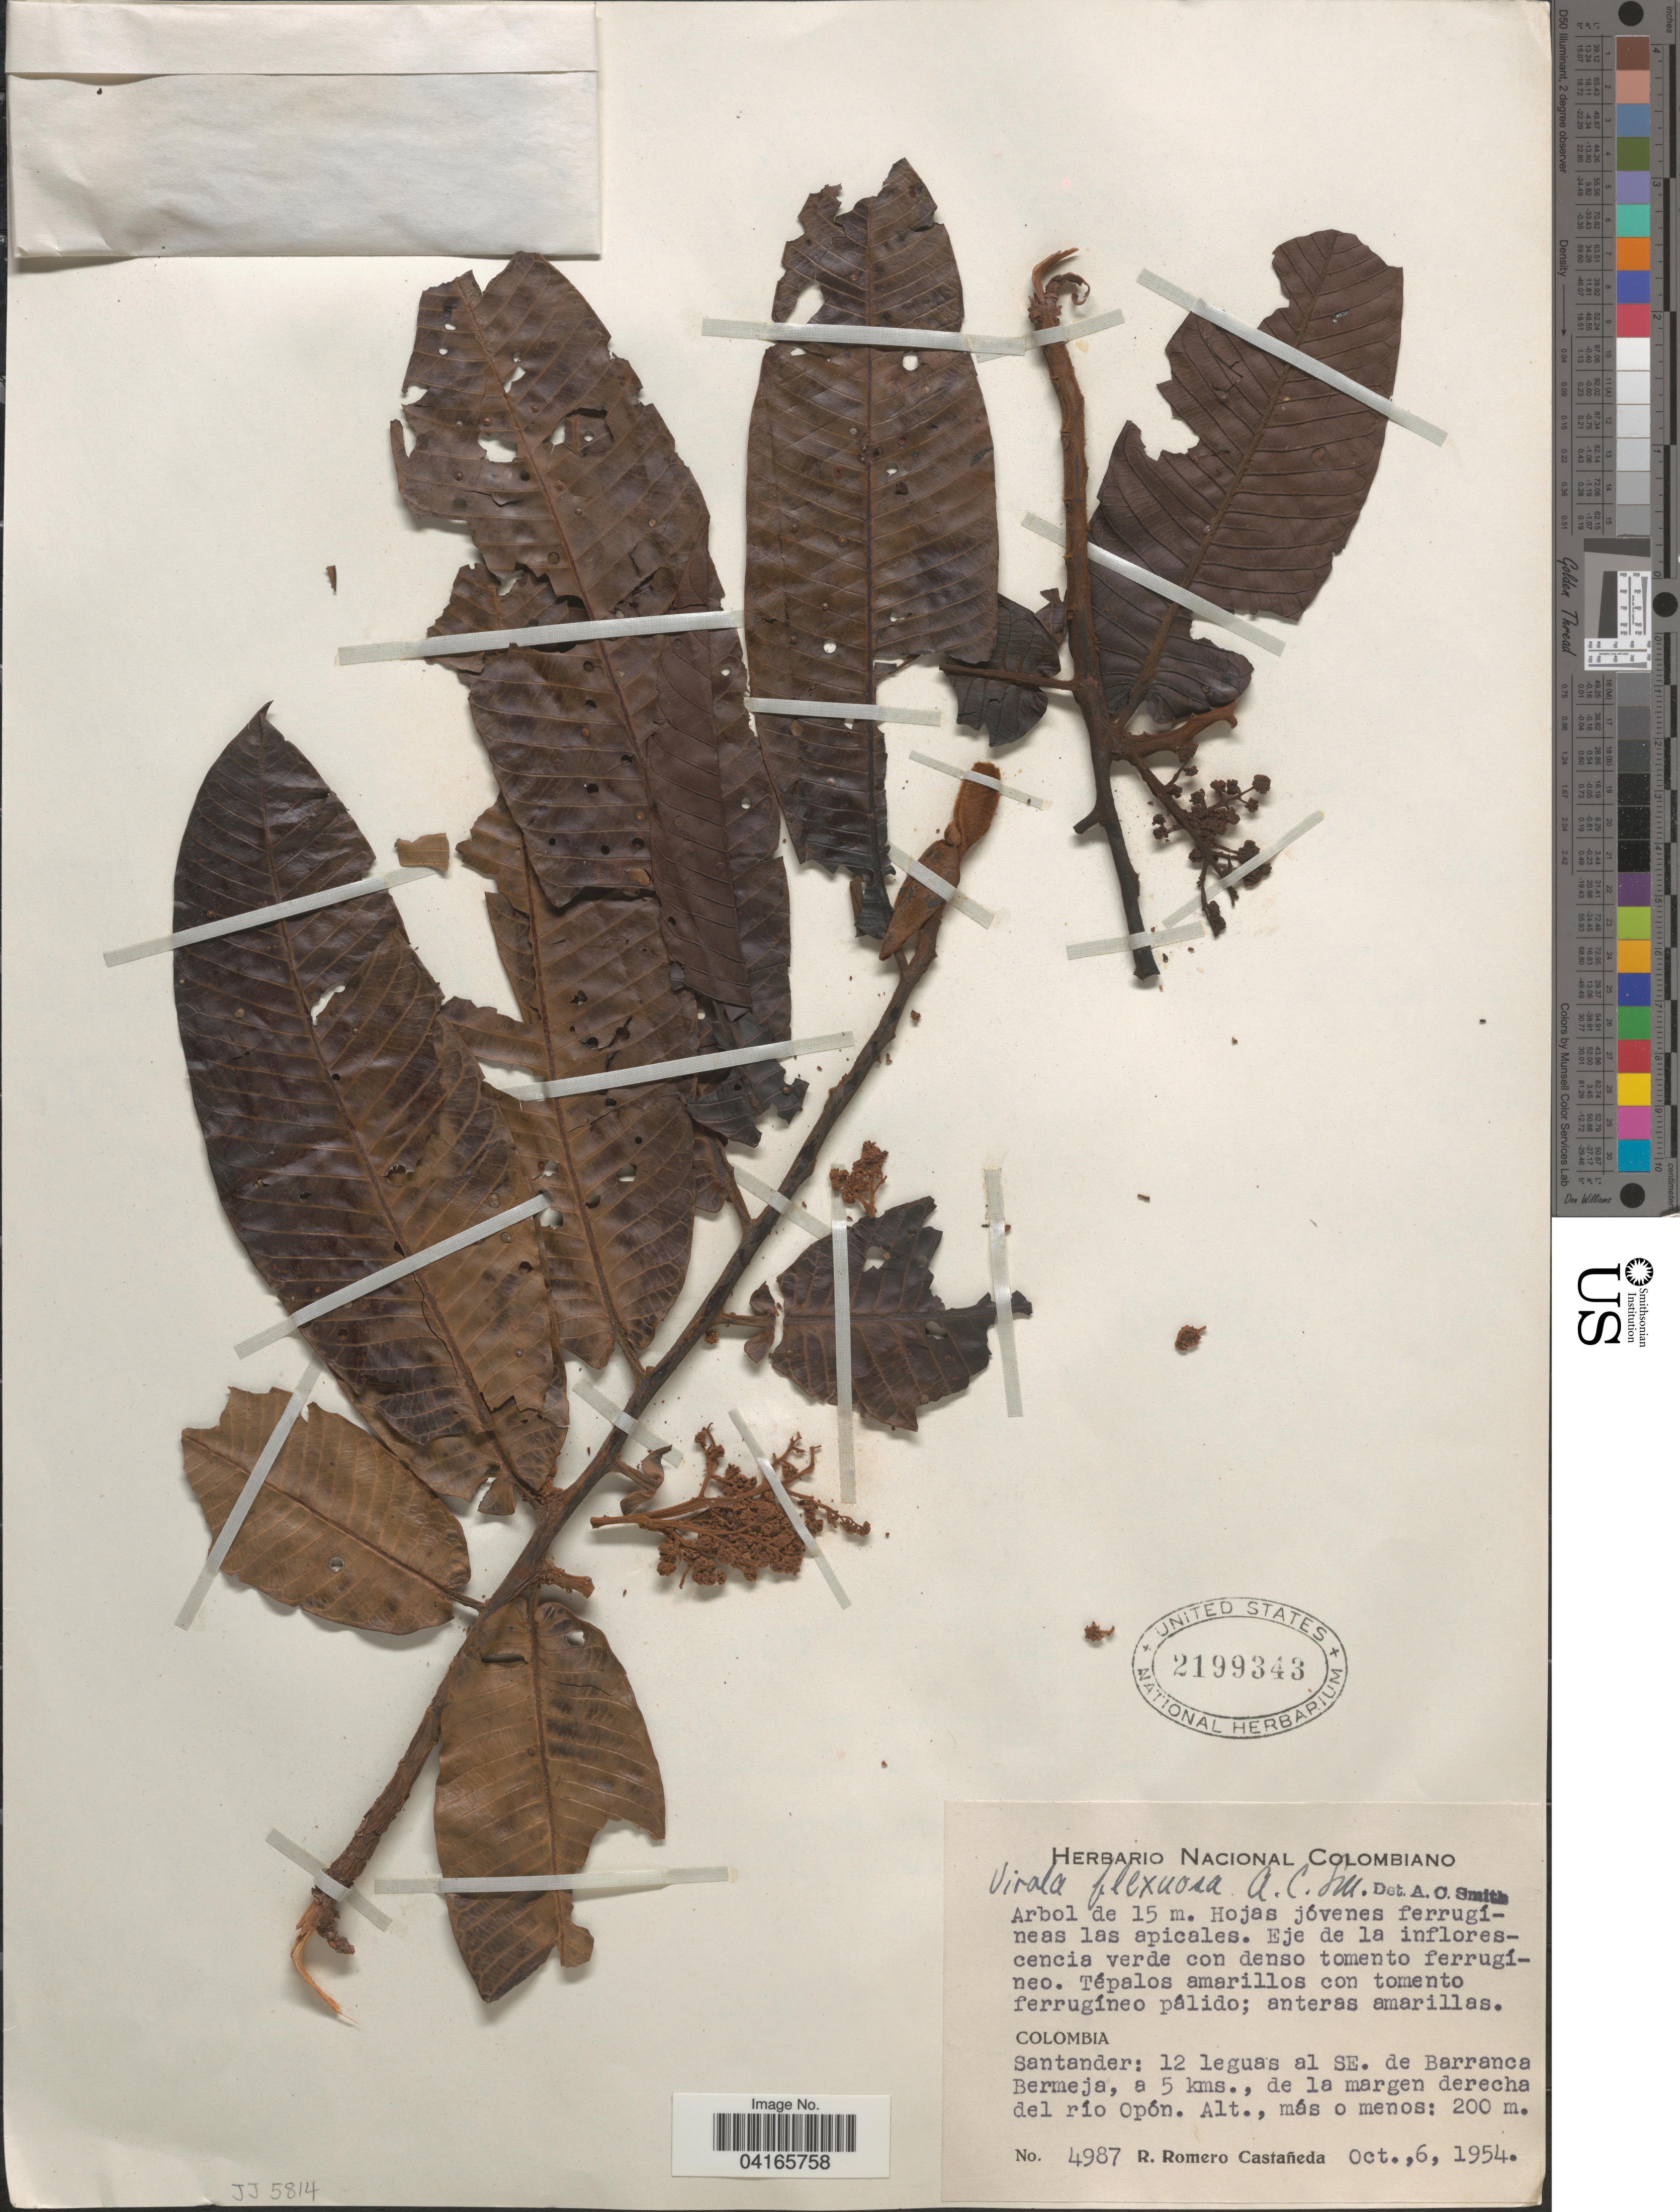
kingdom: Plantae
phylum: Tracheophyta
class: Magnoliopsida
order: Magnoliales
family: Myristicaceae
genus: Virola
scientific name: Virola flexuosa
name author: A.C. Sm.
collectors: R. Romero Castañeda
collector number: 4987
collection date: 1954-10-06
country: Colombia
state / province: Santander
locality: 12 leguas al SE. de Barranca Bermeja, a 5 kms., de la margen derecha del río Opón.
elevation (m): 200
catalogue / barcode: US 2199343